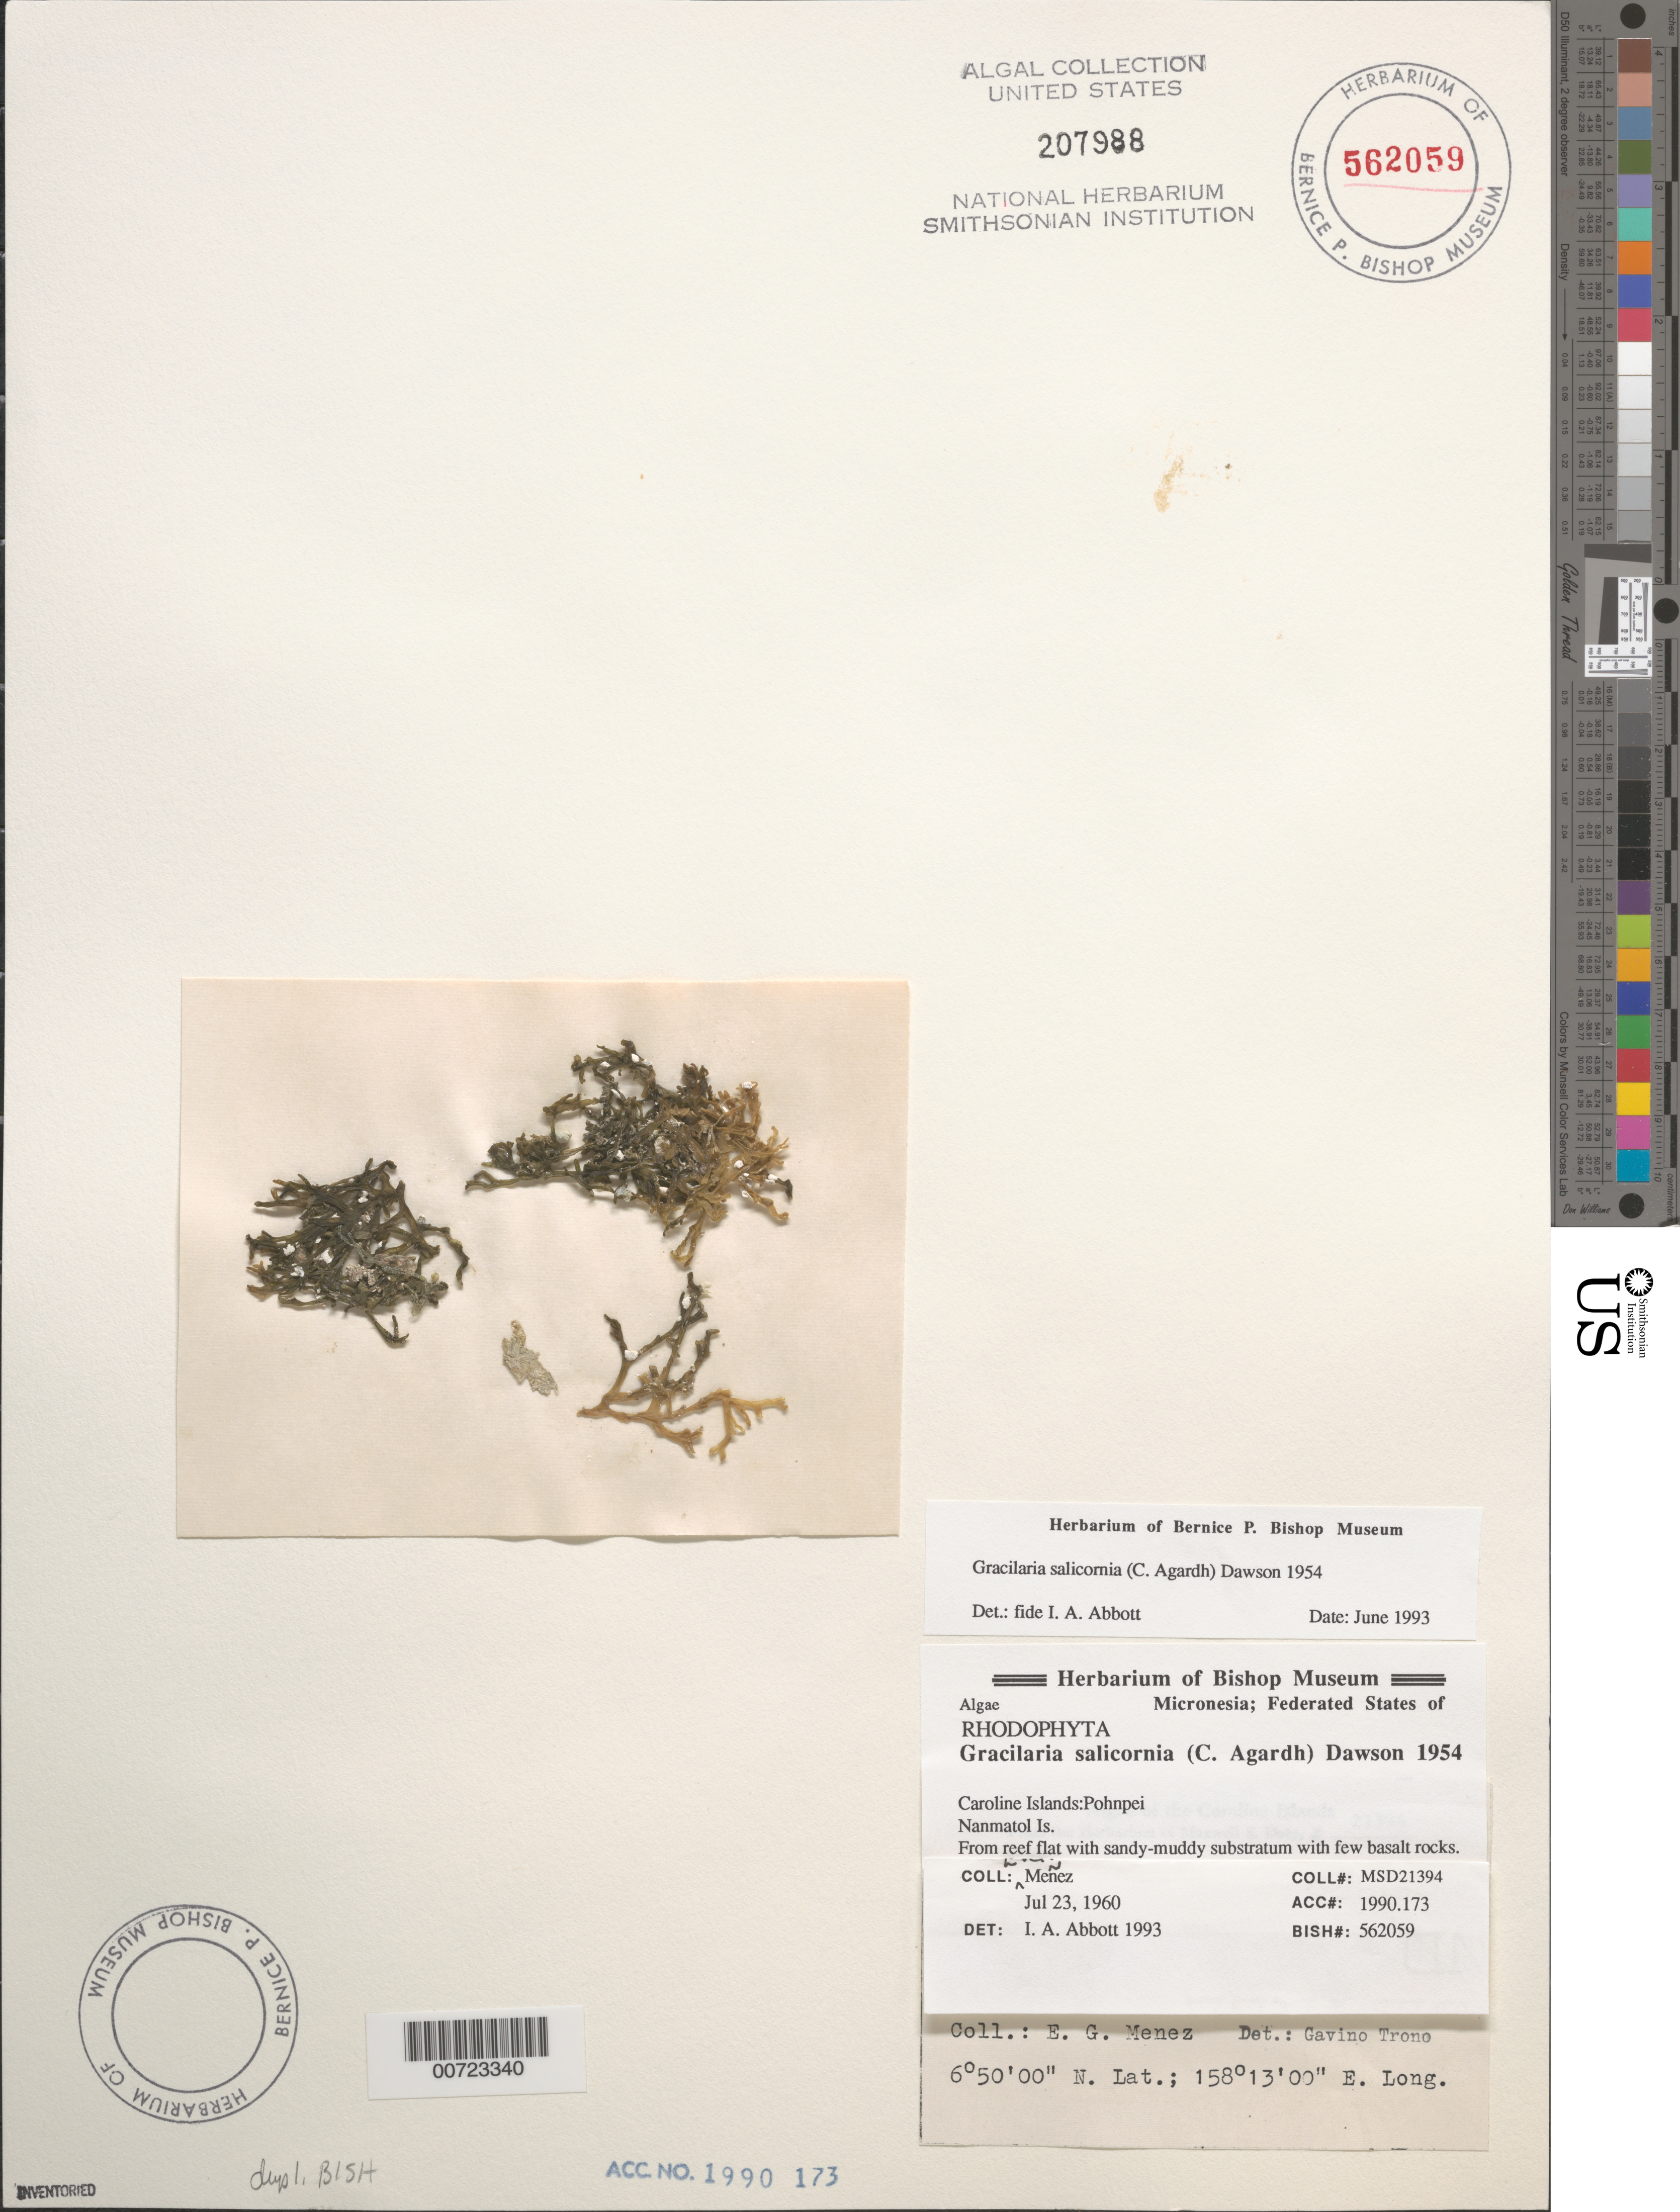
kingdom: Plantae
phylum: Rhodophyta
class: Florideophyceae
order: Gracilariales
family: Gracilariaceae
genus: Gracilaria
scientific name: Gracilaria salicornia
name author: (C. Agardh) E.Y. Dawson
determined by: Abbott, Isabella A.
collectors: Meñez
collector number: MSD 21394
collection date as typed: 23 Jul 1960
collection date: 1960-07-23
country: Micronesia, Federated States of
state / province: Pohnpei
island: Nanmatol Atoll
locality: Islands off E coast of Pohnpei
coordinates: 6 50' 00" N, 158 13' 00" E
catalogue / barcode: US 207988